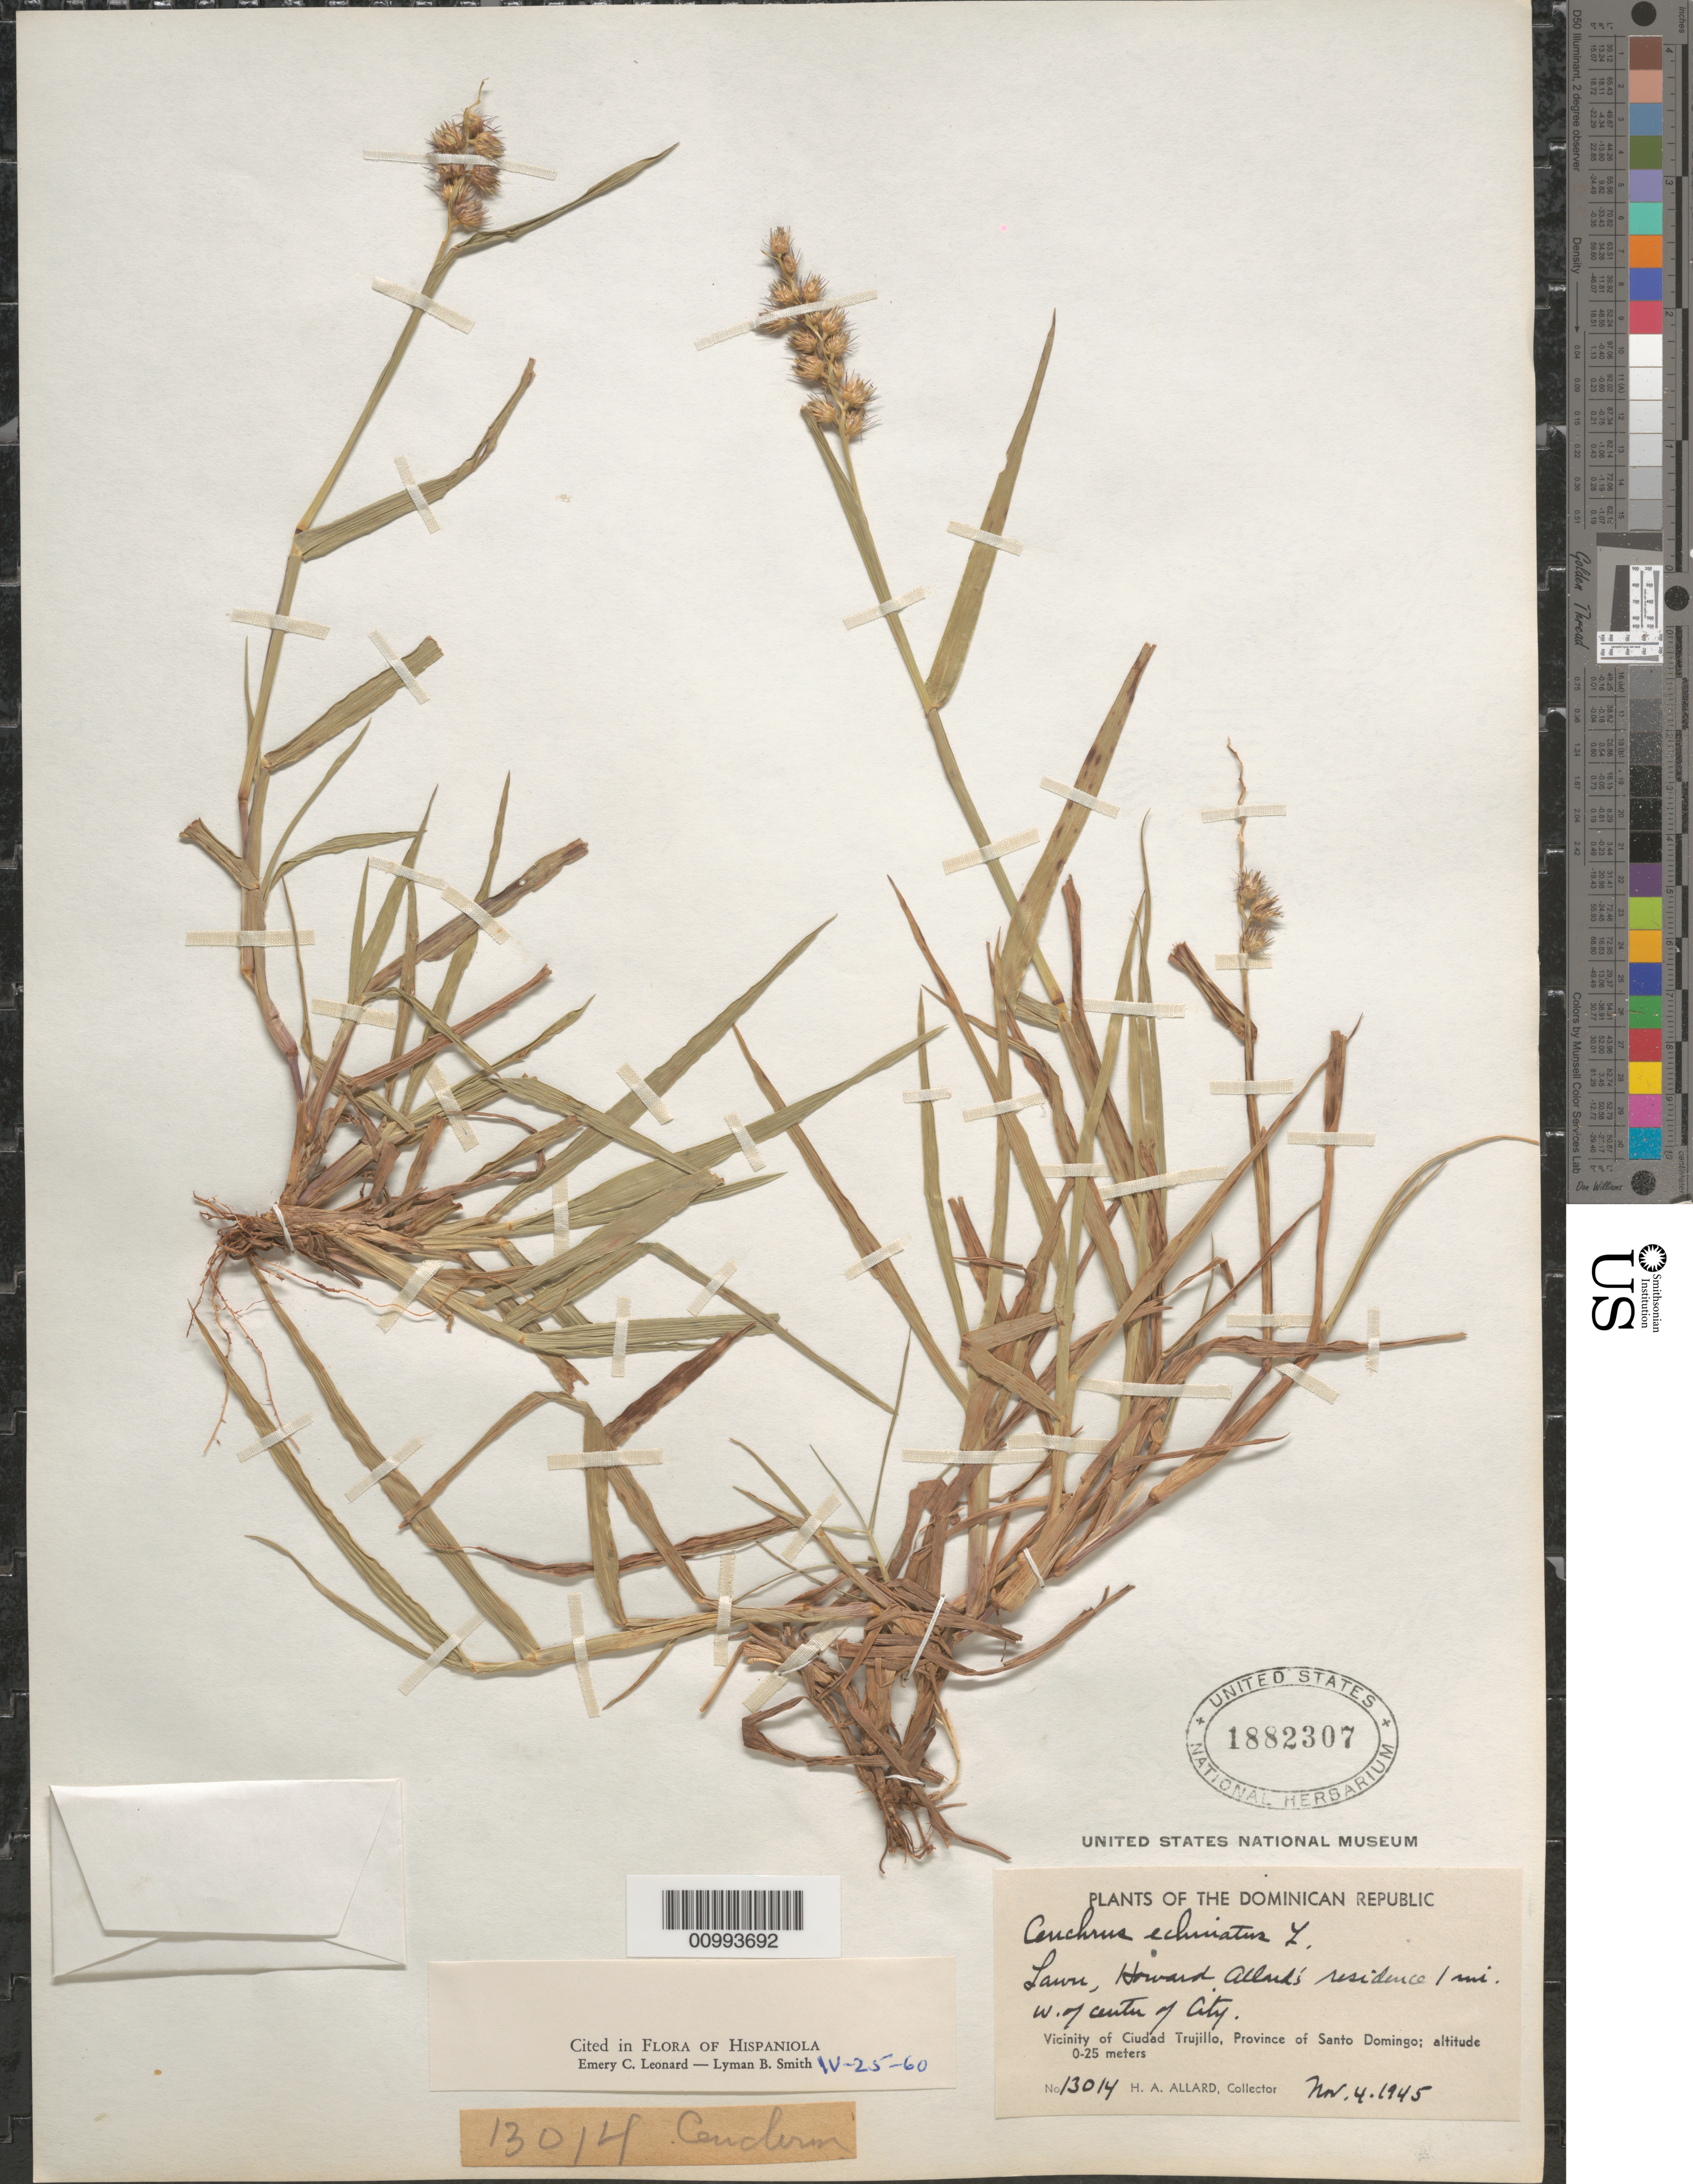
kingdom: Plantae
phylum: Tracheophyta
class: Liliopsida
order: Poales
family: Poaceae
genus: Cenchrus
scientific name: Cenchrus echinatus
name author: L.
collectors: H. A. Allard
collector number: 13014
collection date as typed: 04 Nov 1945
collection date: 1945-11-04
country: Dominican Republic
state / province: Distrito Nacional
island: Hispaniola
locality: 1 miles west of center of Santo Domingo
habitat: on lawn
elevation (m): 0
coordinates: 0 N, 0 E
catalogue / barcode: US 1882307